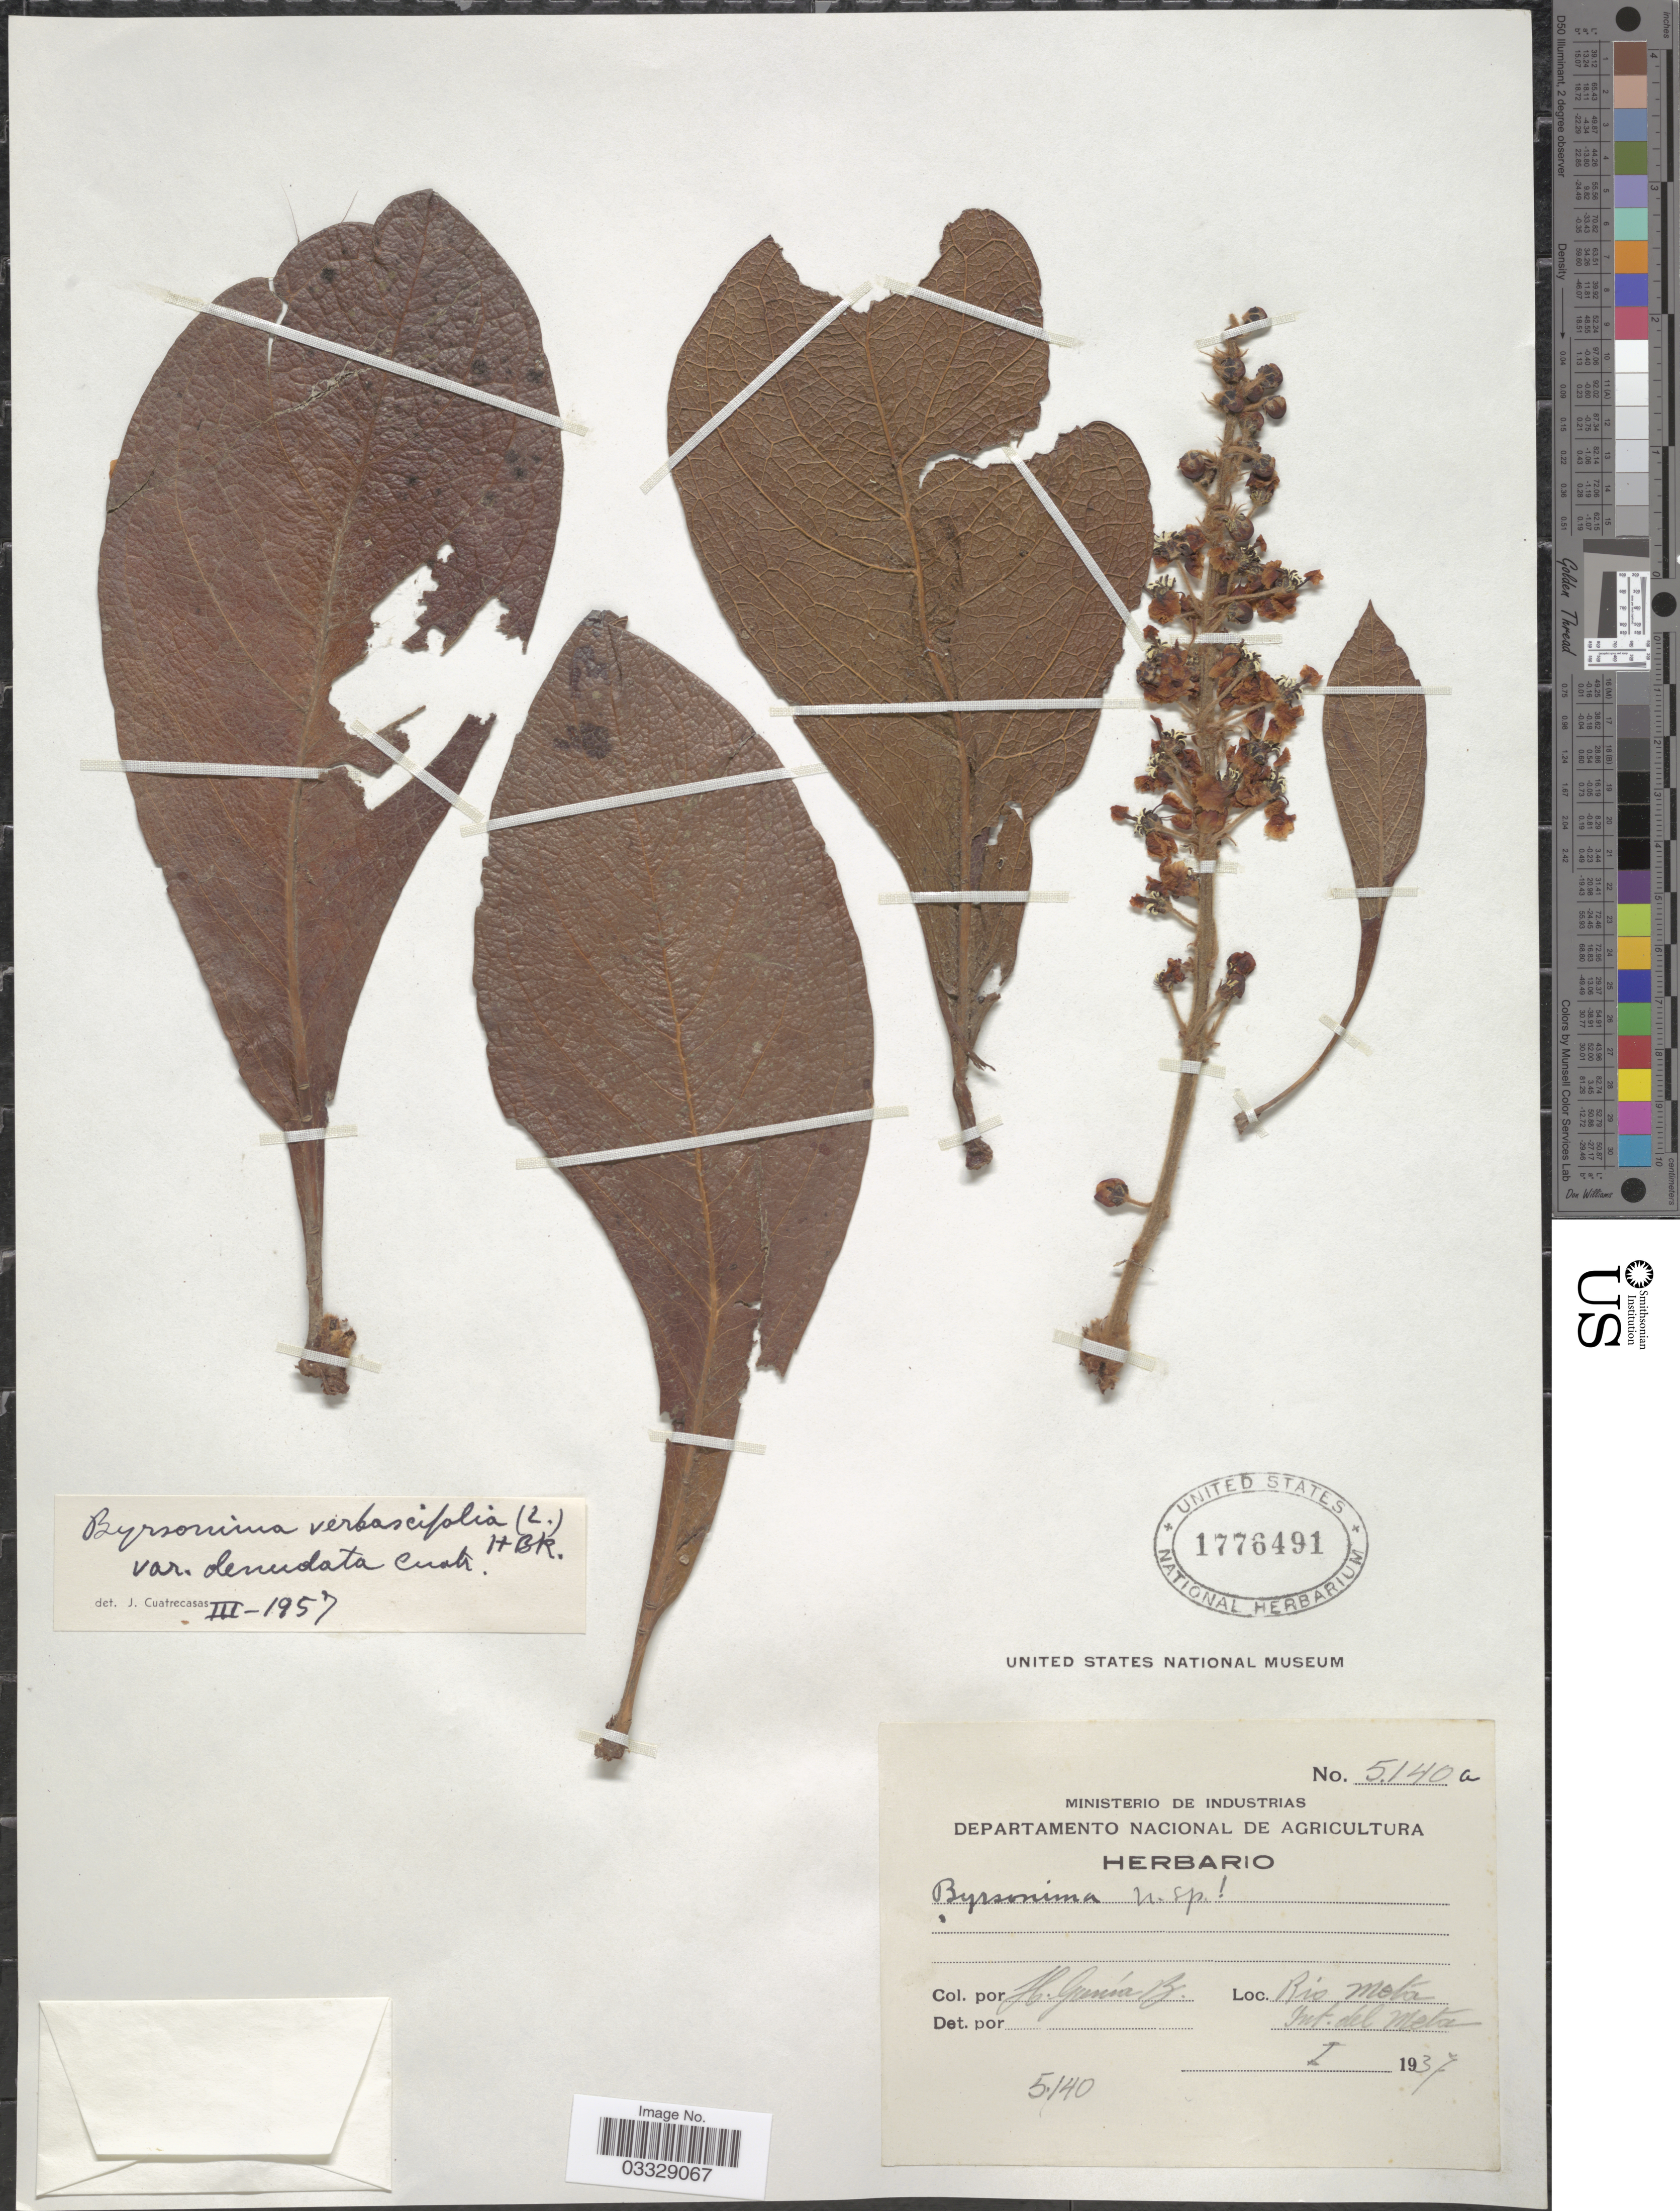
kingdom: Plantae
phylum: Tracheophyta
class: Magnoliopsida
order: Malpighiales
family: Malpighiaceae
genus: Byrsonima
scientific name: Byrsonima verbascifolia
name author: (L.) DC.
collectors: H. García B.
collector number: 5140a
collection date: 1937-01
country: Colombia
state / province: Meta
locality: Río Meta. Int. del Meta.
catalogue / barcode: US 1776491